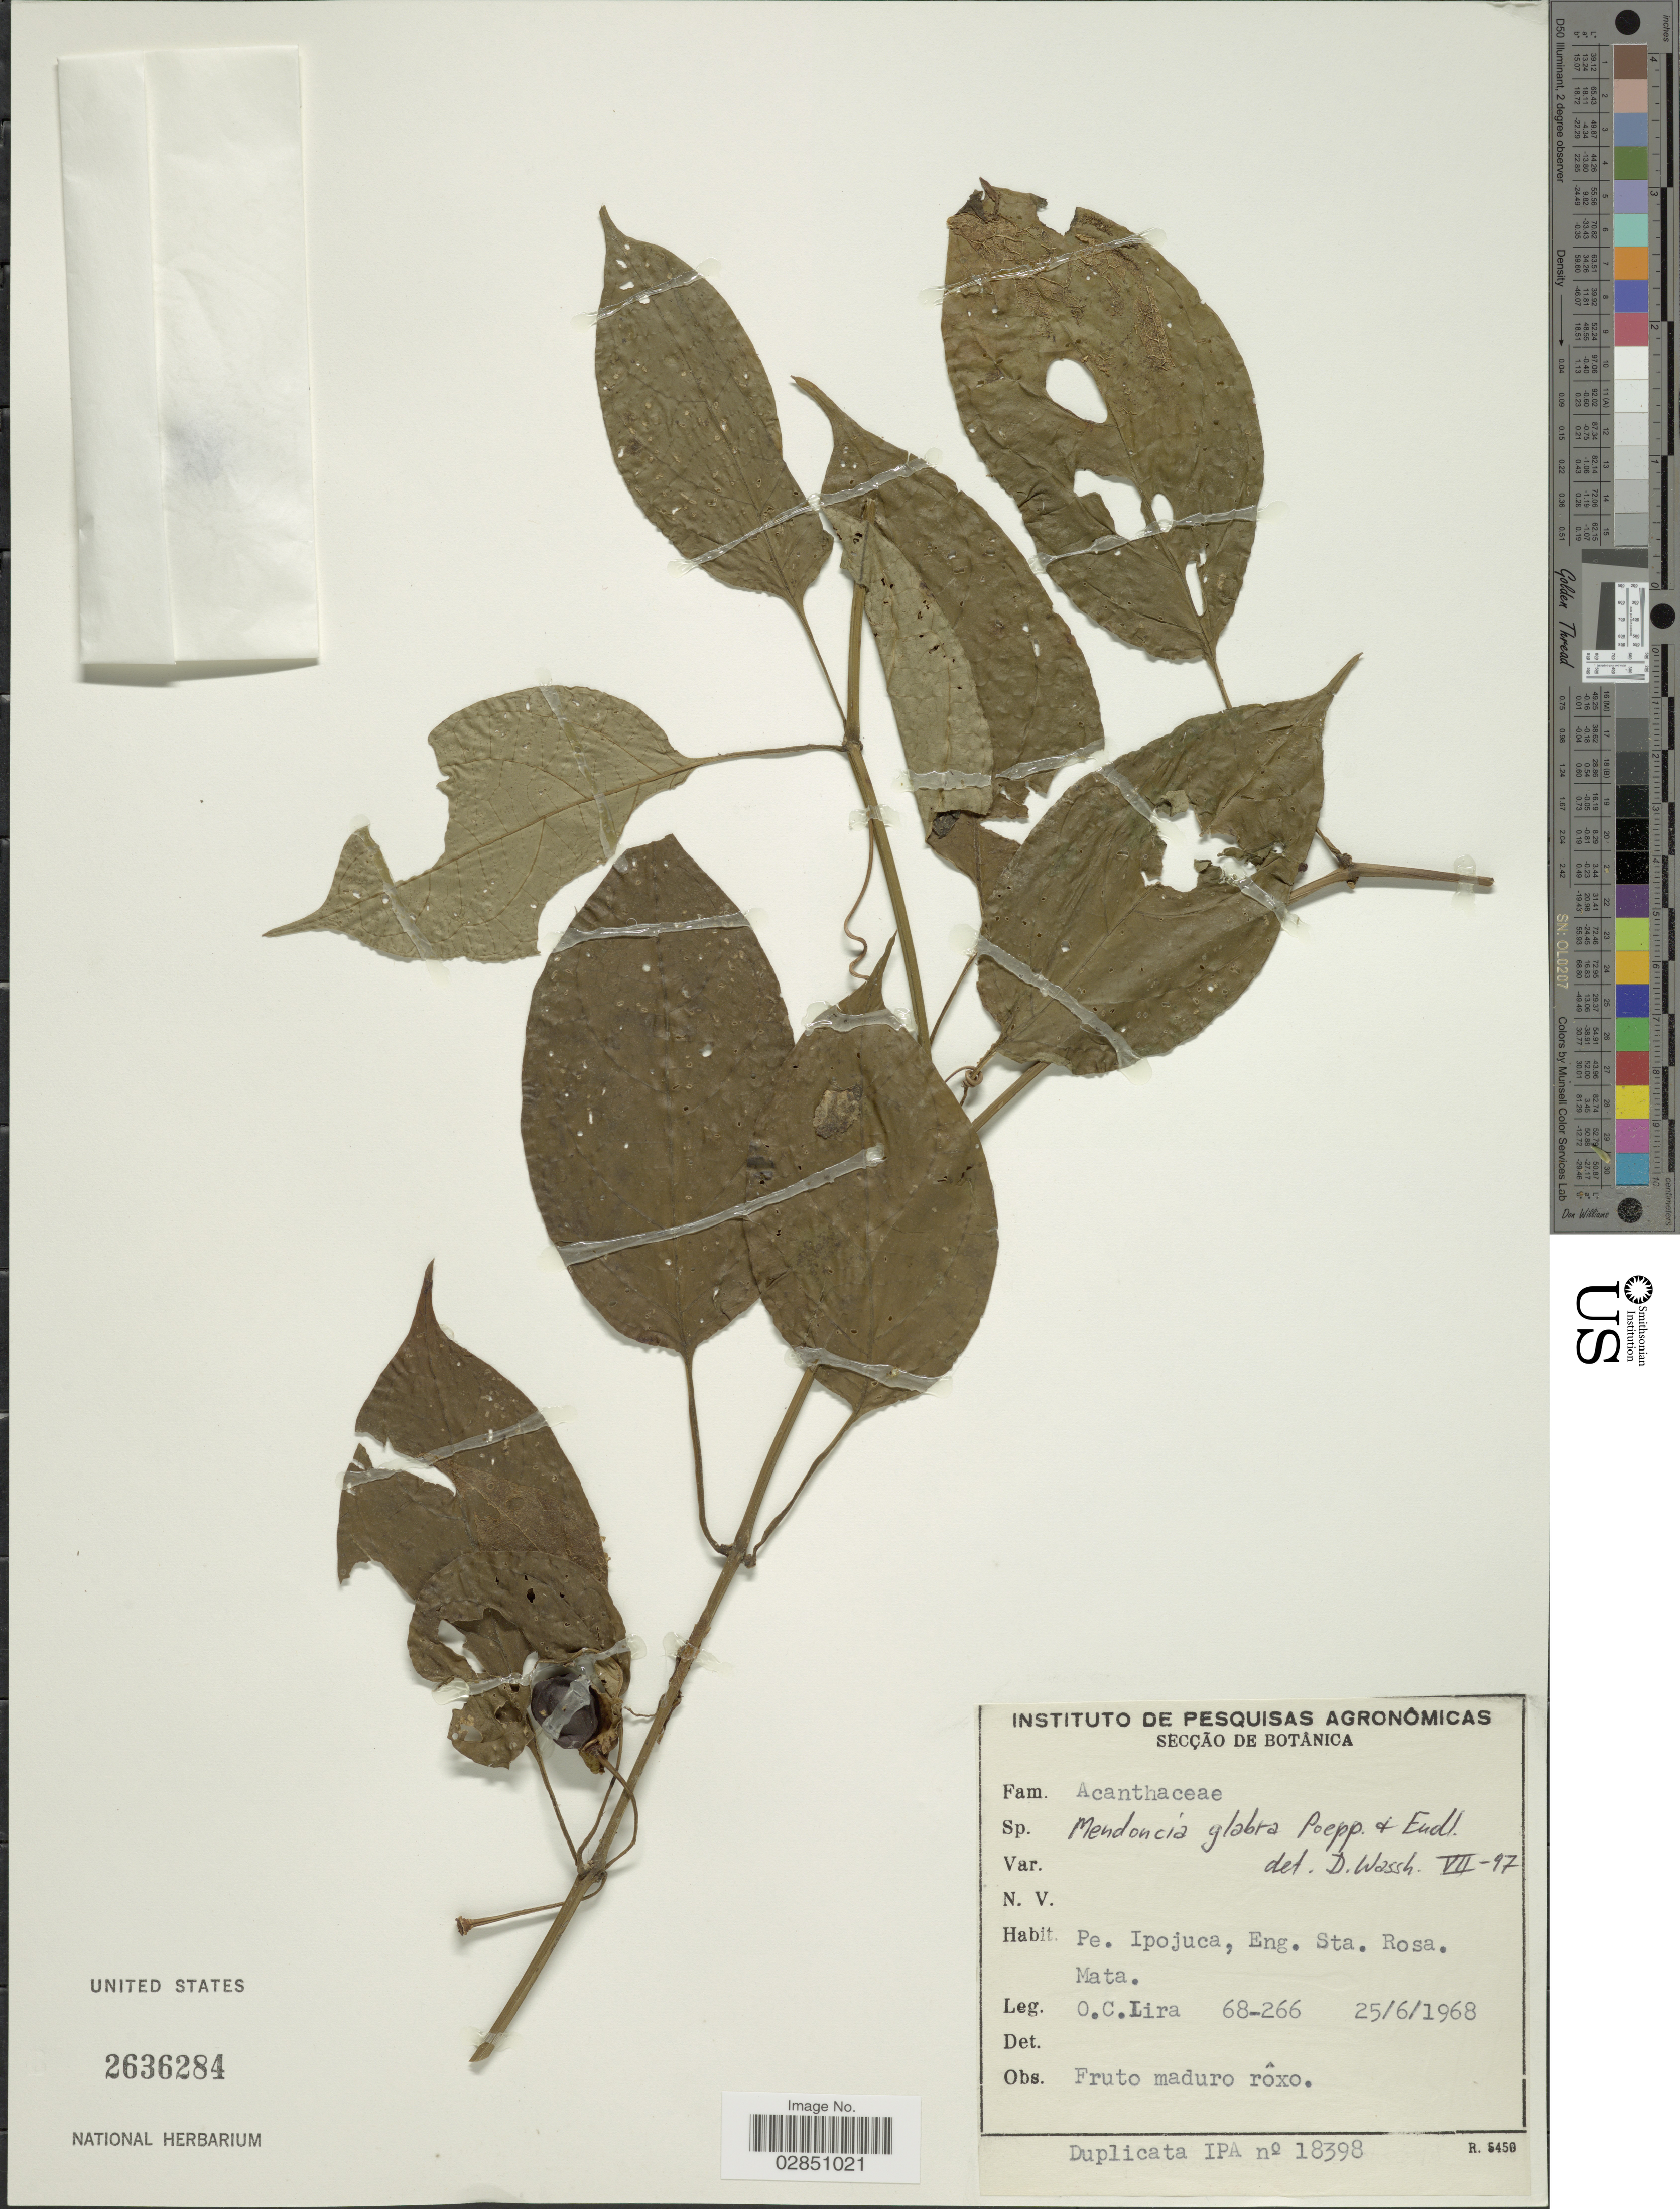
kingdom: Plantae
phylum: Tracheophyta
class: Magnoliopsida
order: Lamiales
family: Acanthaceae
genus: Mendoncia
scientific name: Mendoncia glabra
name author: (Poepp. & Endl.) Nees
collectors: O. Lira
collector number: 68-266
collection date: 1968-06-25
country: Guatemala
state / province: Santa Rosa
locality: Pe. Ipojuca, Eng. Sta. Rosa, Mata.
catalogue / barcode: US 2636284